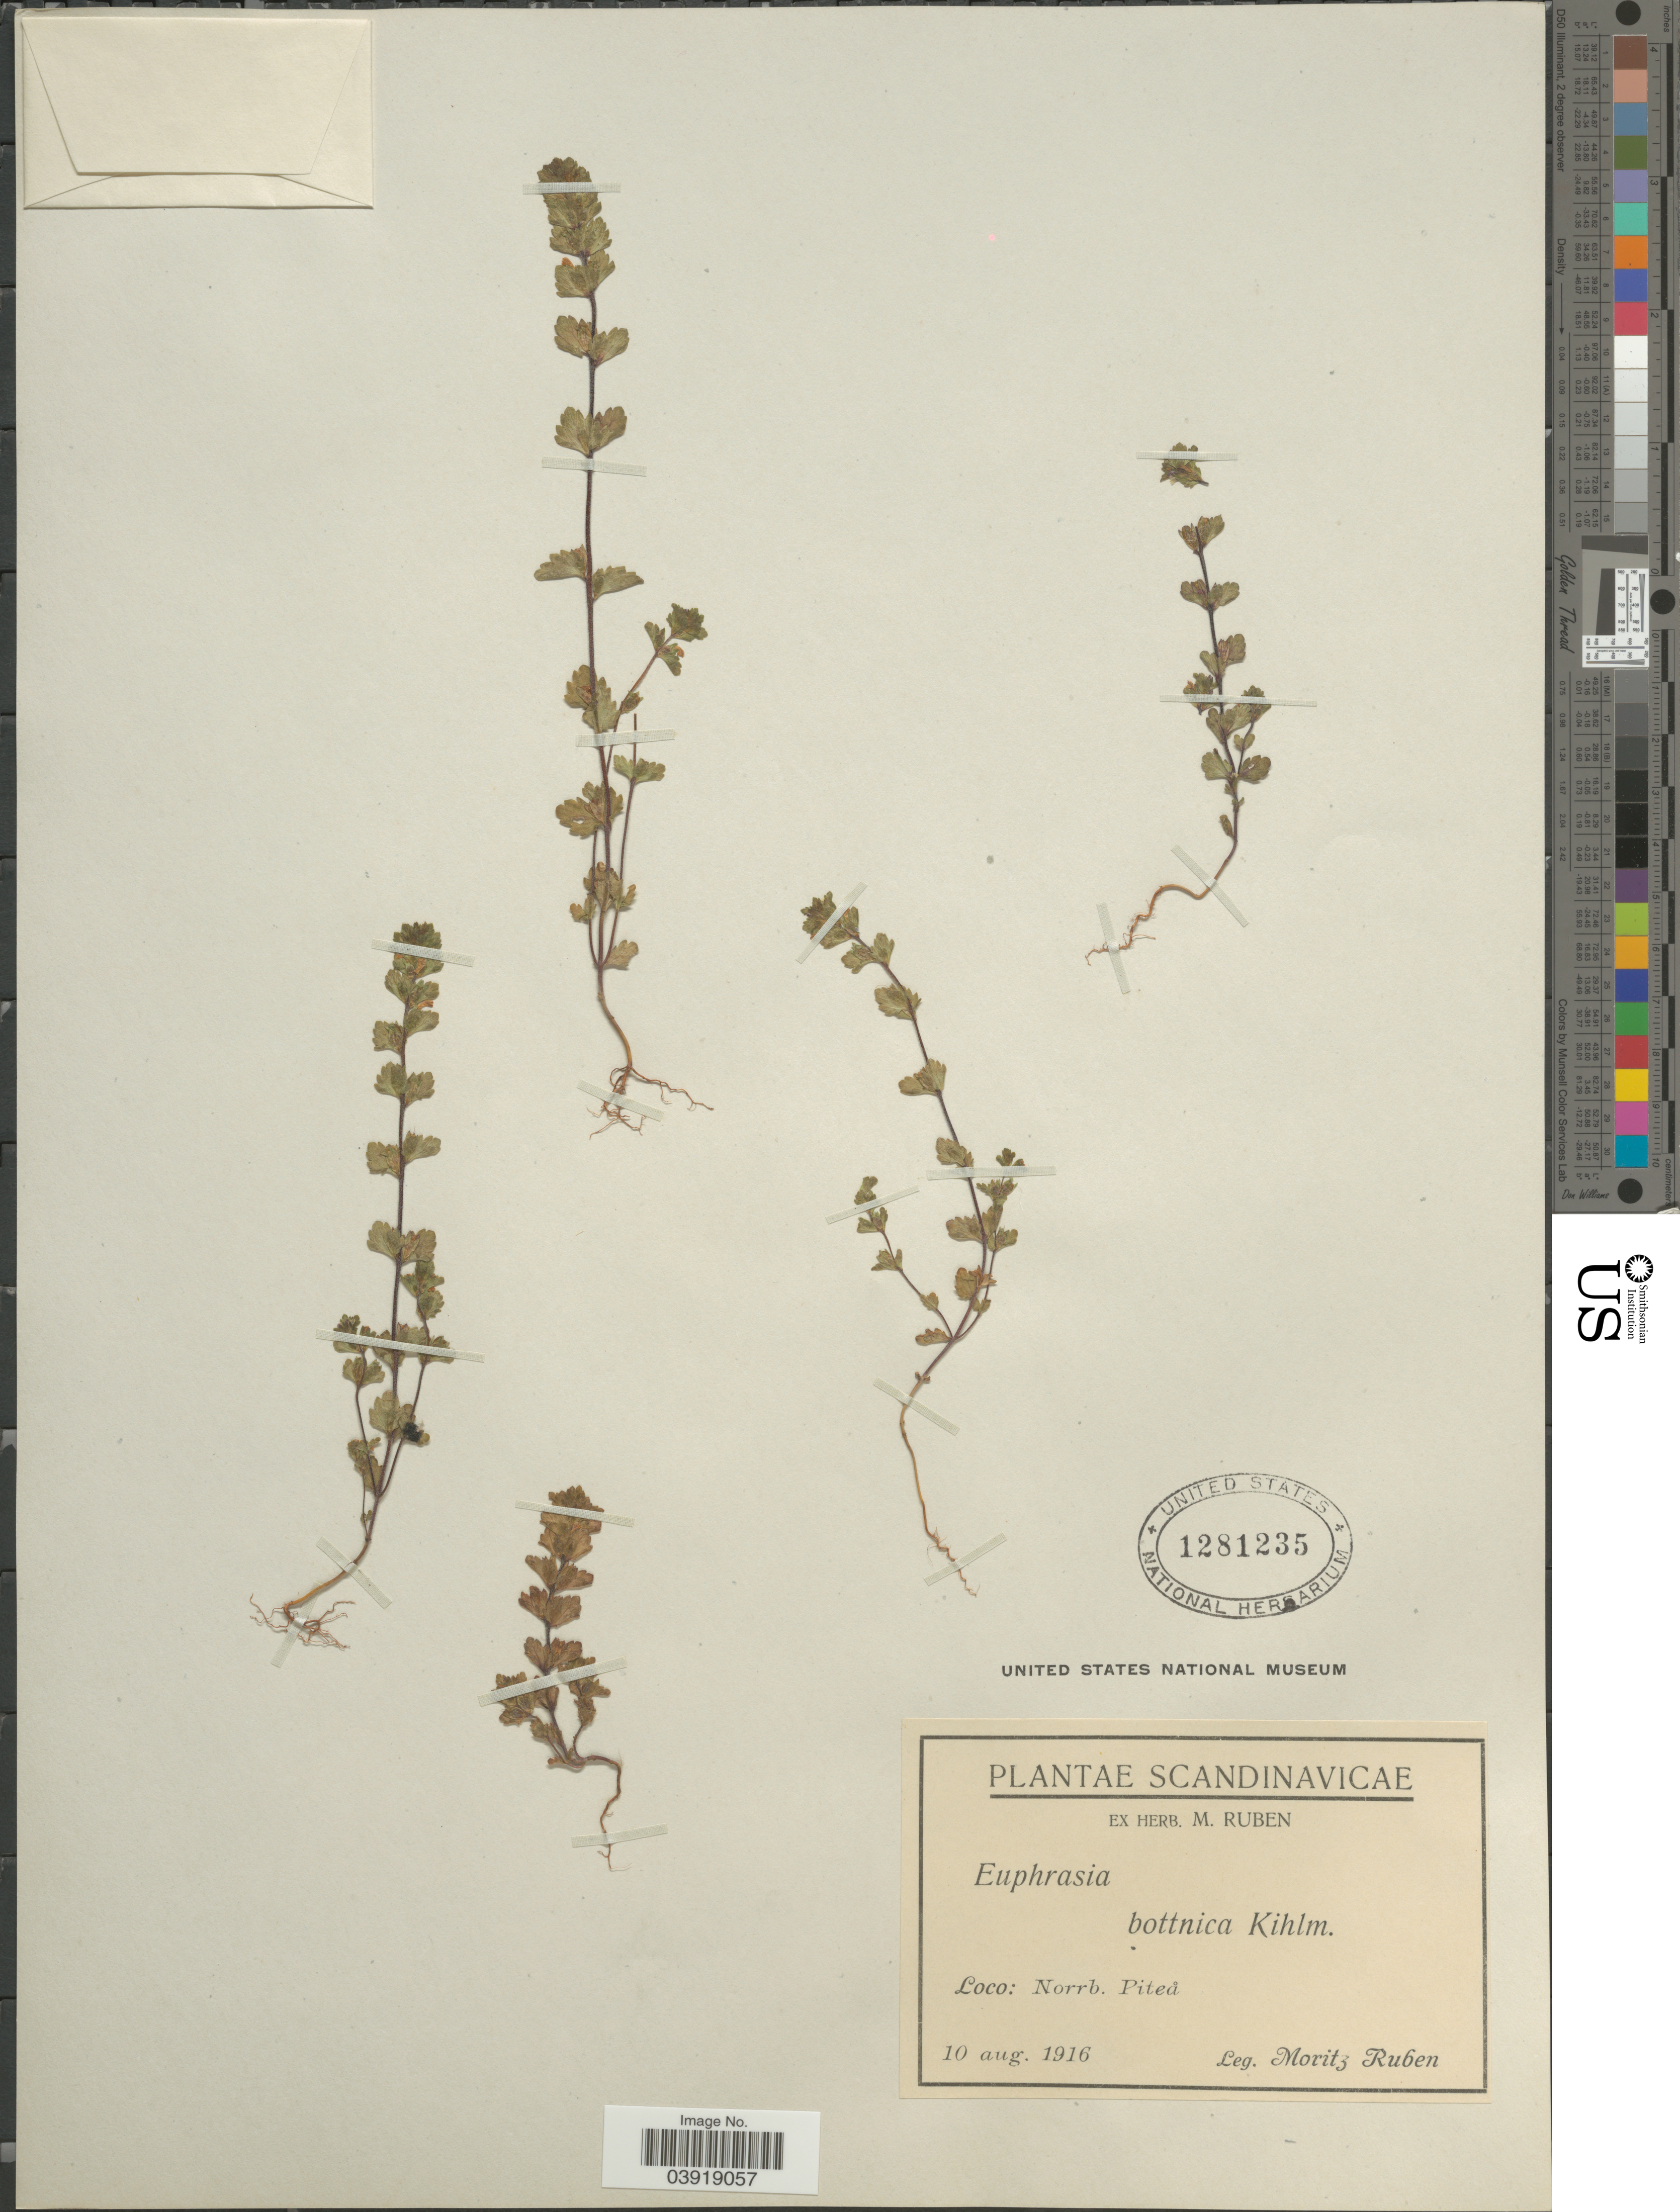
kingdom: Plantae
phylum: Tracheophyta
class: Magnoliopsida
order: Lamiales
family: Orobanchaceae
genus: Euphrasia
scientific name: Euphrasia bottnica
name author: Kihlm.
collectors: M. Rubén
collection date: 1916-08-10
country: Sweden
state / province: Norrbotten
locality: Scandinavicae. Norrb. Piteå.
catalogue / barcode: US 1281235